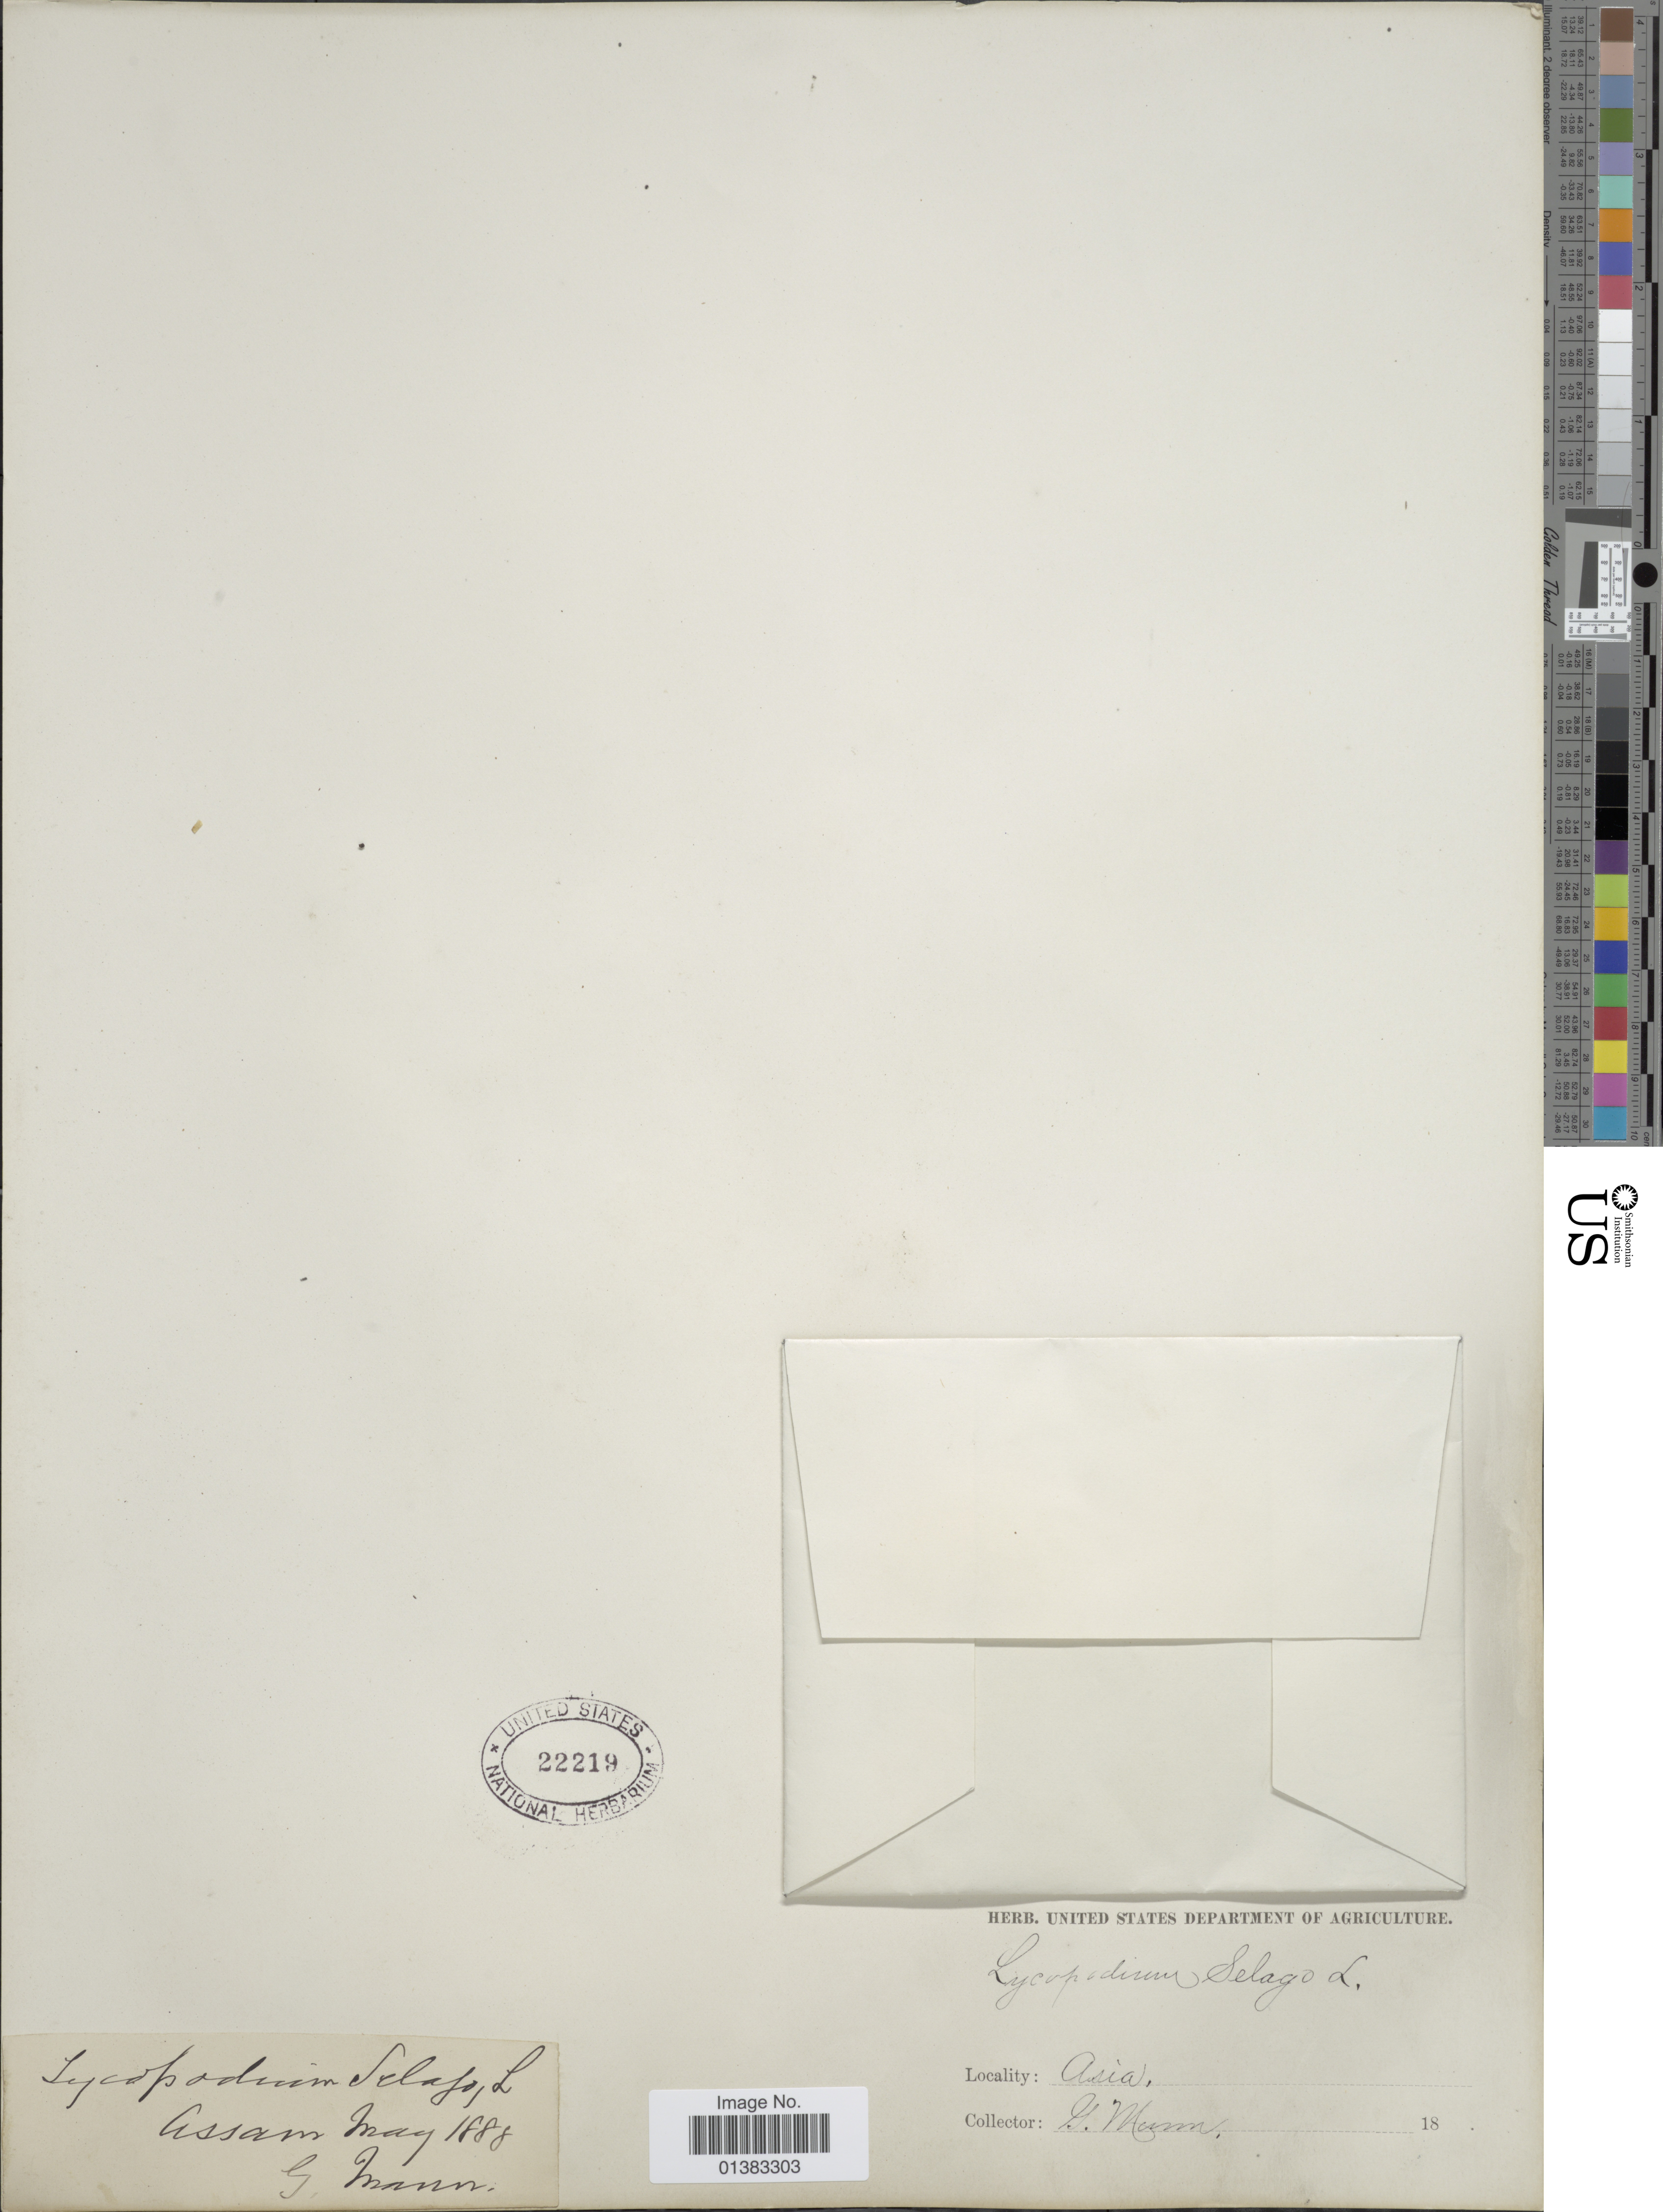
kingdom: Plantae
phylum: Tracheophyta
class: Lycopodiopsida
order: Lycopodiales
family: Lycopodiaceae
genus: Huperzia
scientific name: Huperzia selago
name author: (L.) Bernh. ex Schrank & Mart.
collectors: G. Mann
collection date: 1888-05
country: India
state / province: Assam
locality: Asia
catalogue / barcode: US 22219